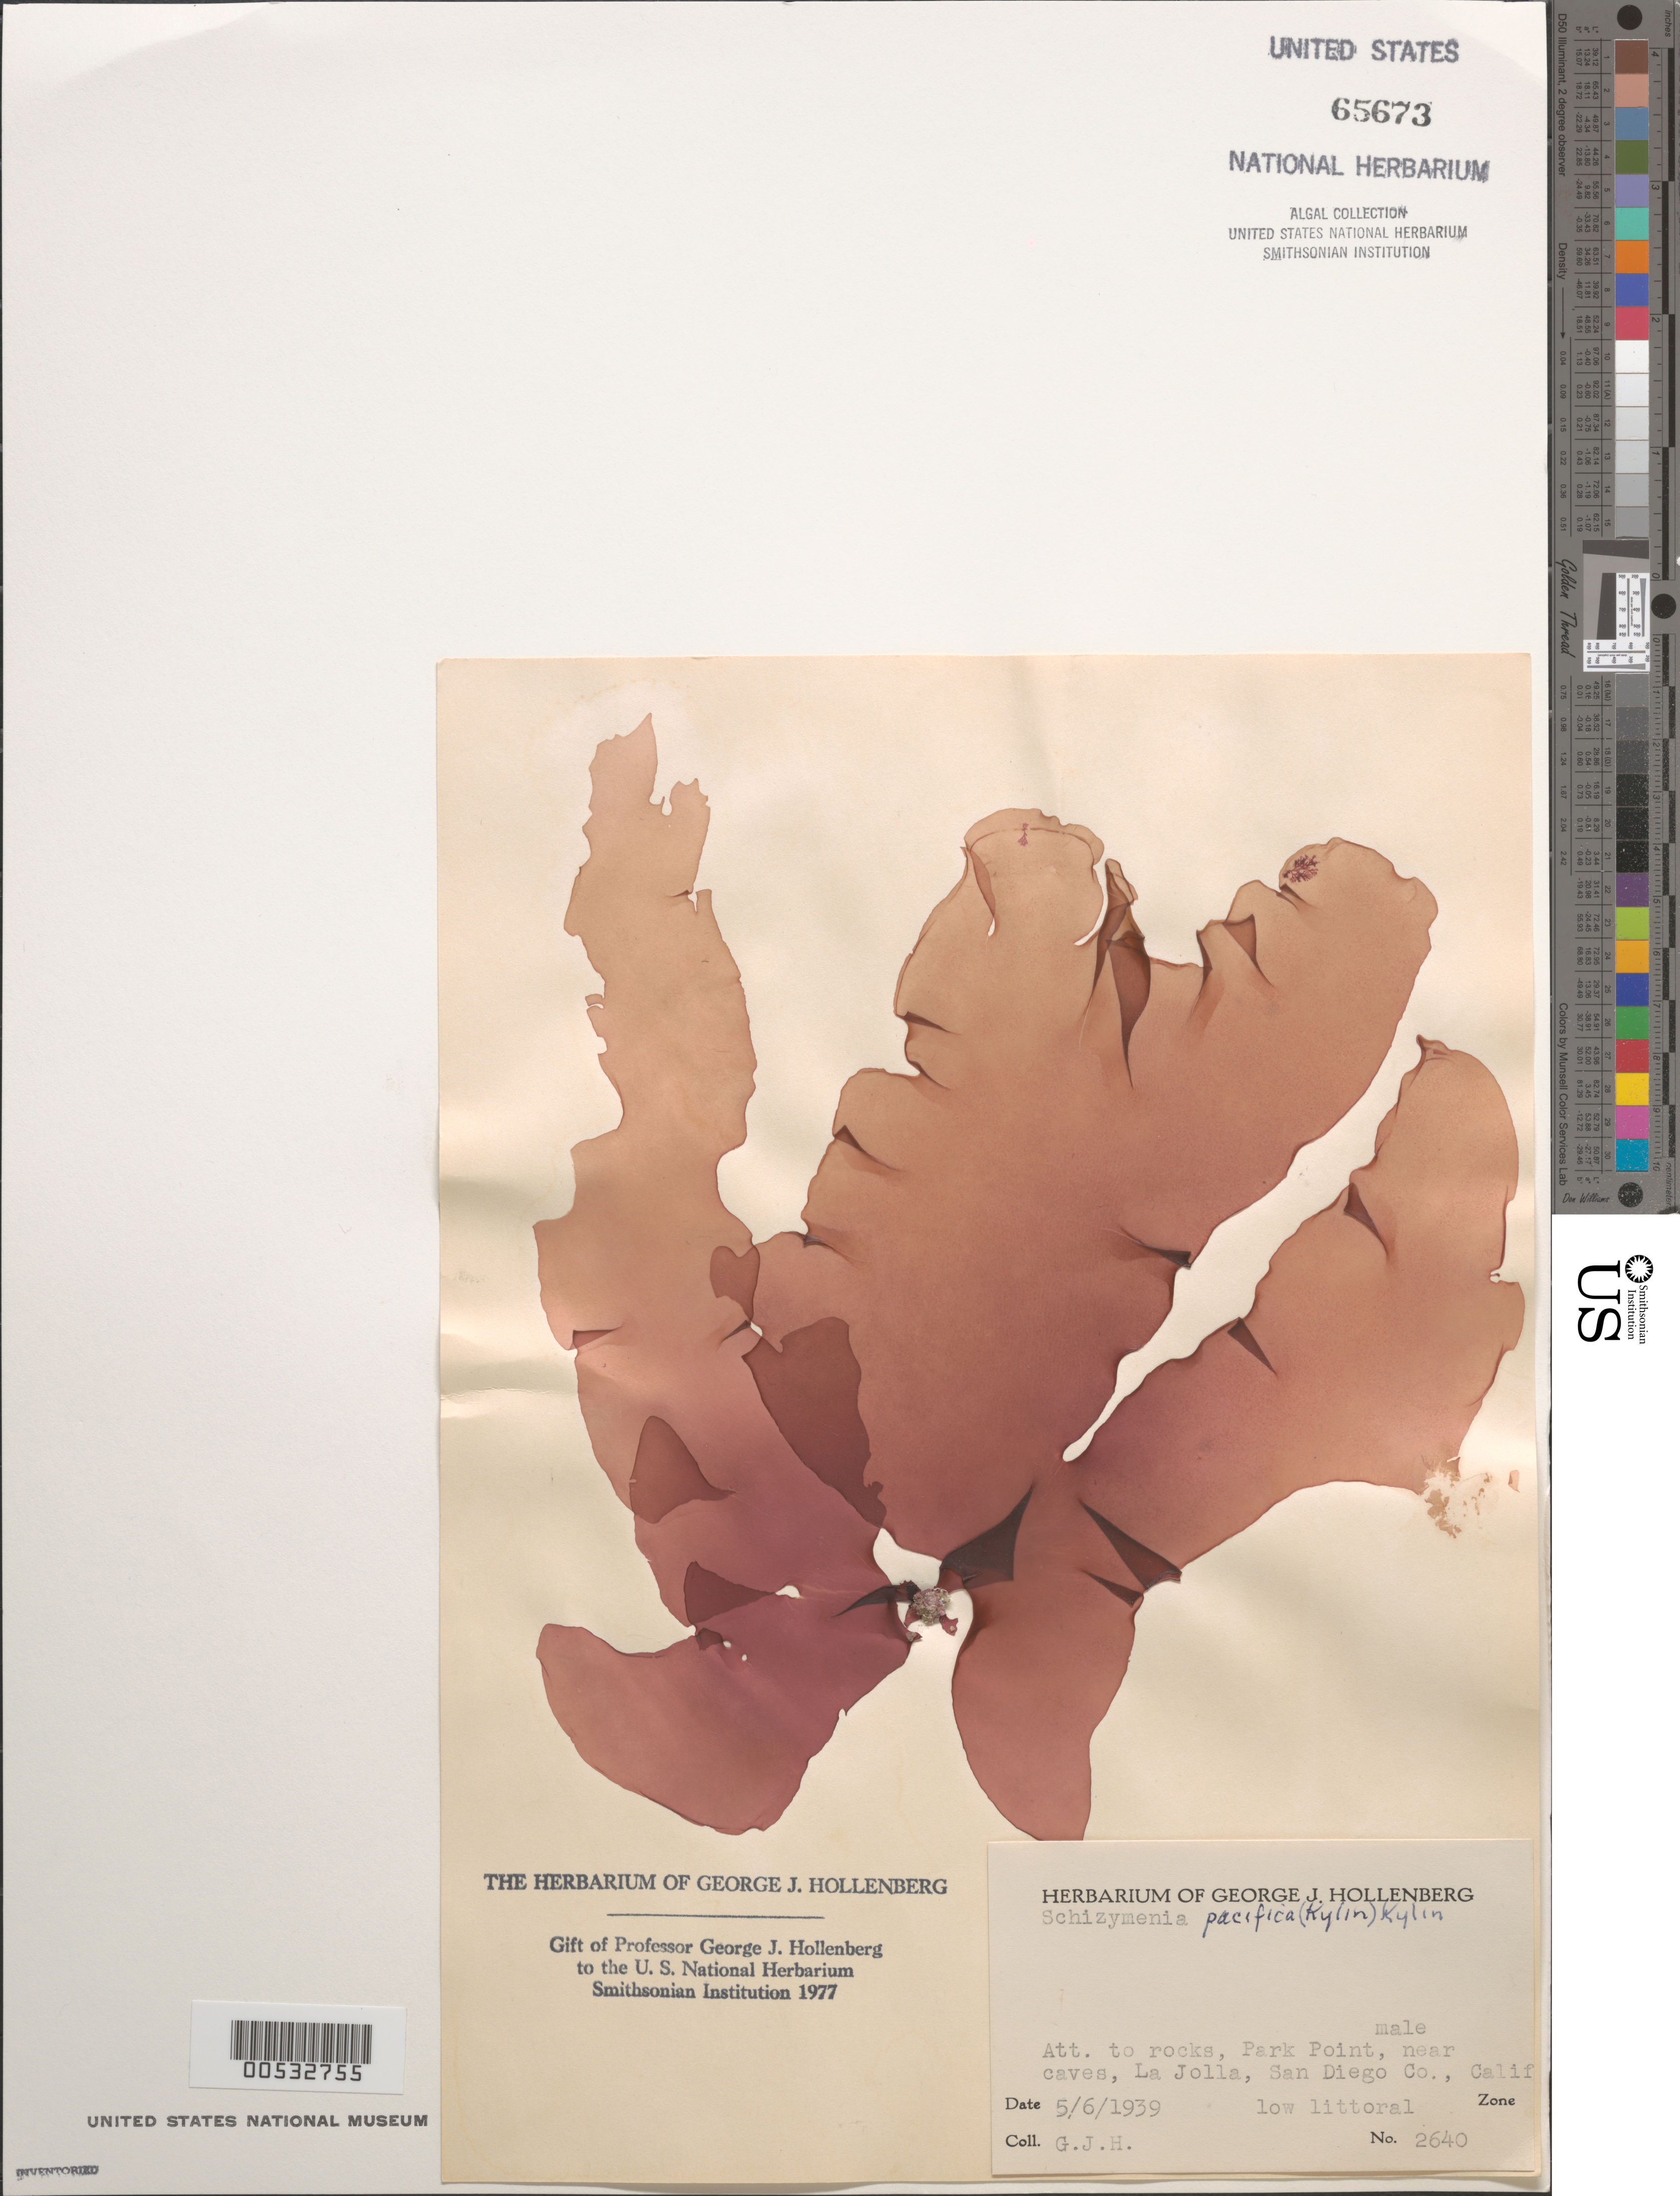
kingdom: Plantae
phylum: Rhodophyta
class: Florideophyceae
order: Nemastomatales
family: Schizymeniaceae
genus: Schizymenia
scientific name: Schizymenia pacifica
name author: (Kylin) Kylin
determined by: Hollenberg, George J.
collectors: G. Hollenberg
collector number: GJH 2640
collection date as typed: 06 May 1939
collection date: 1939-05-06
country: United States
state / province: California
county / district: San Diego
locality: La Jolla, Park Point near caves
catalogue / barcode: US 65673